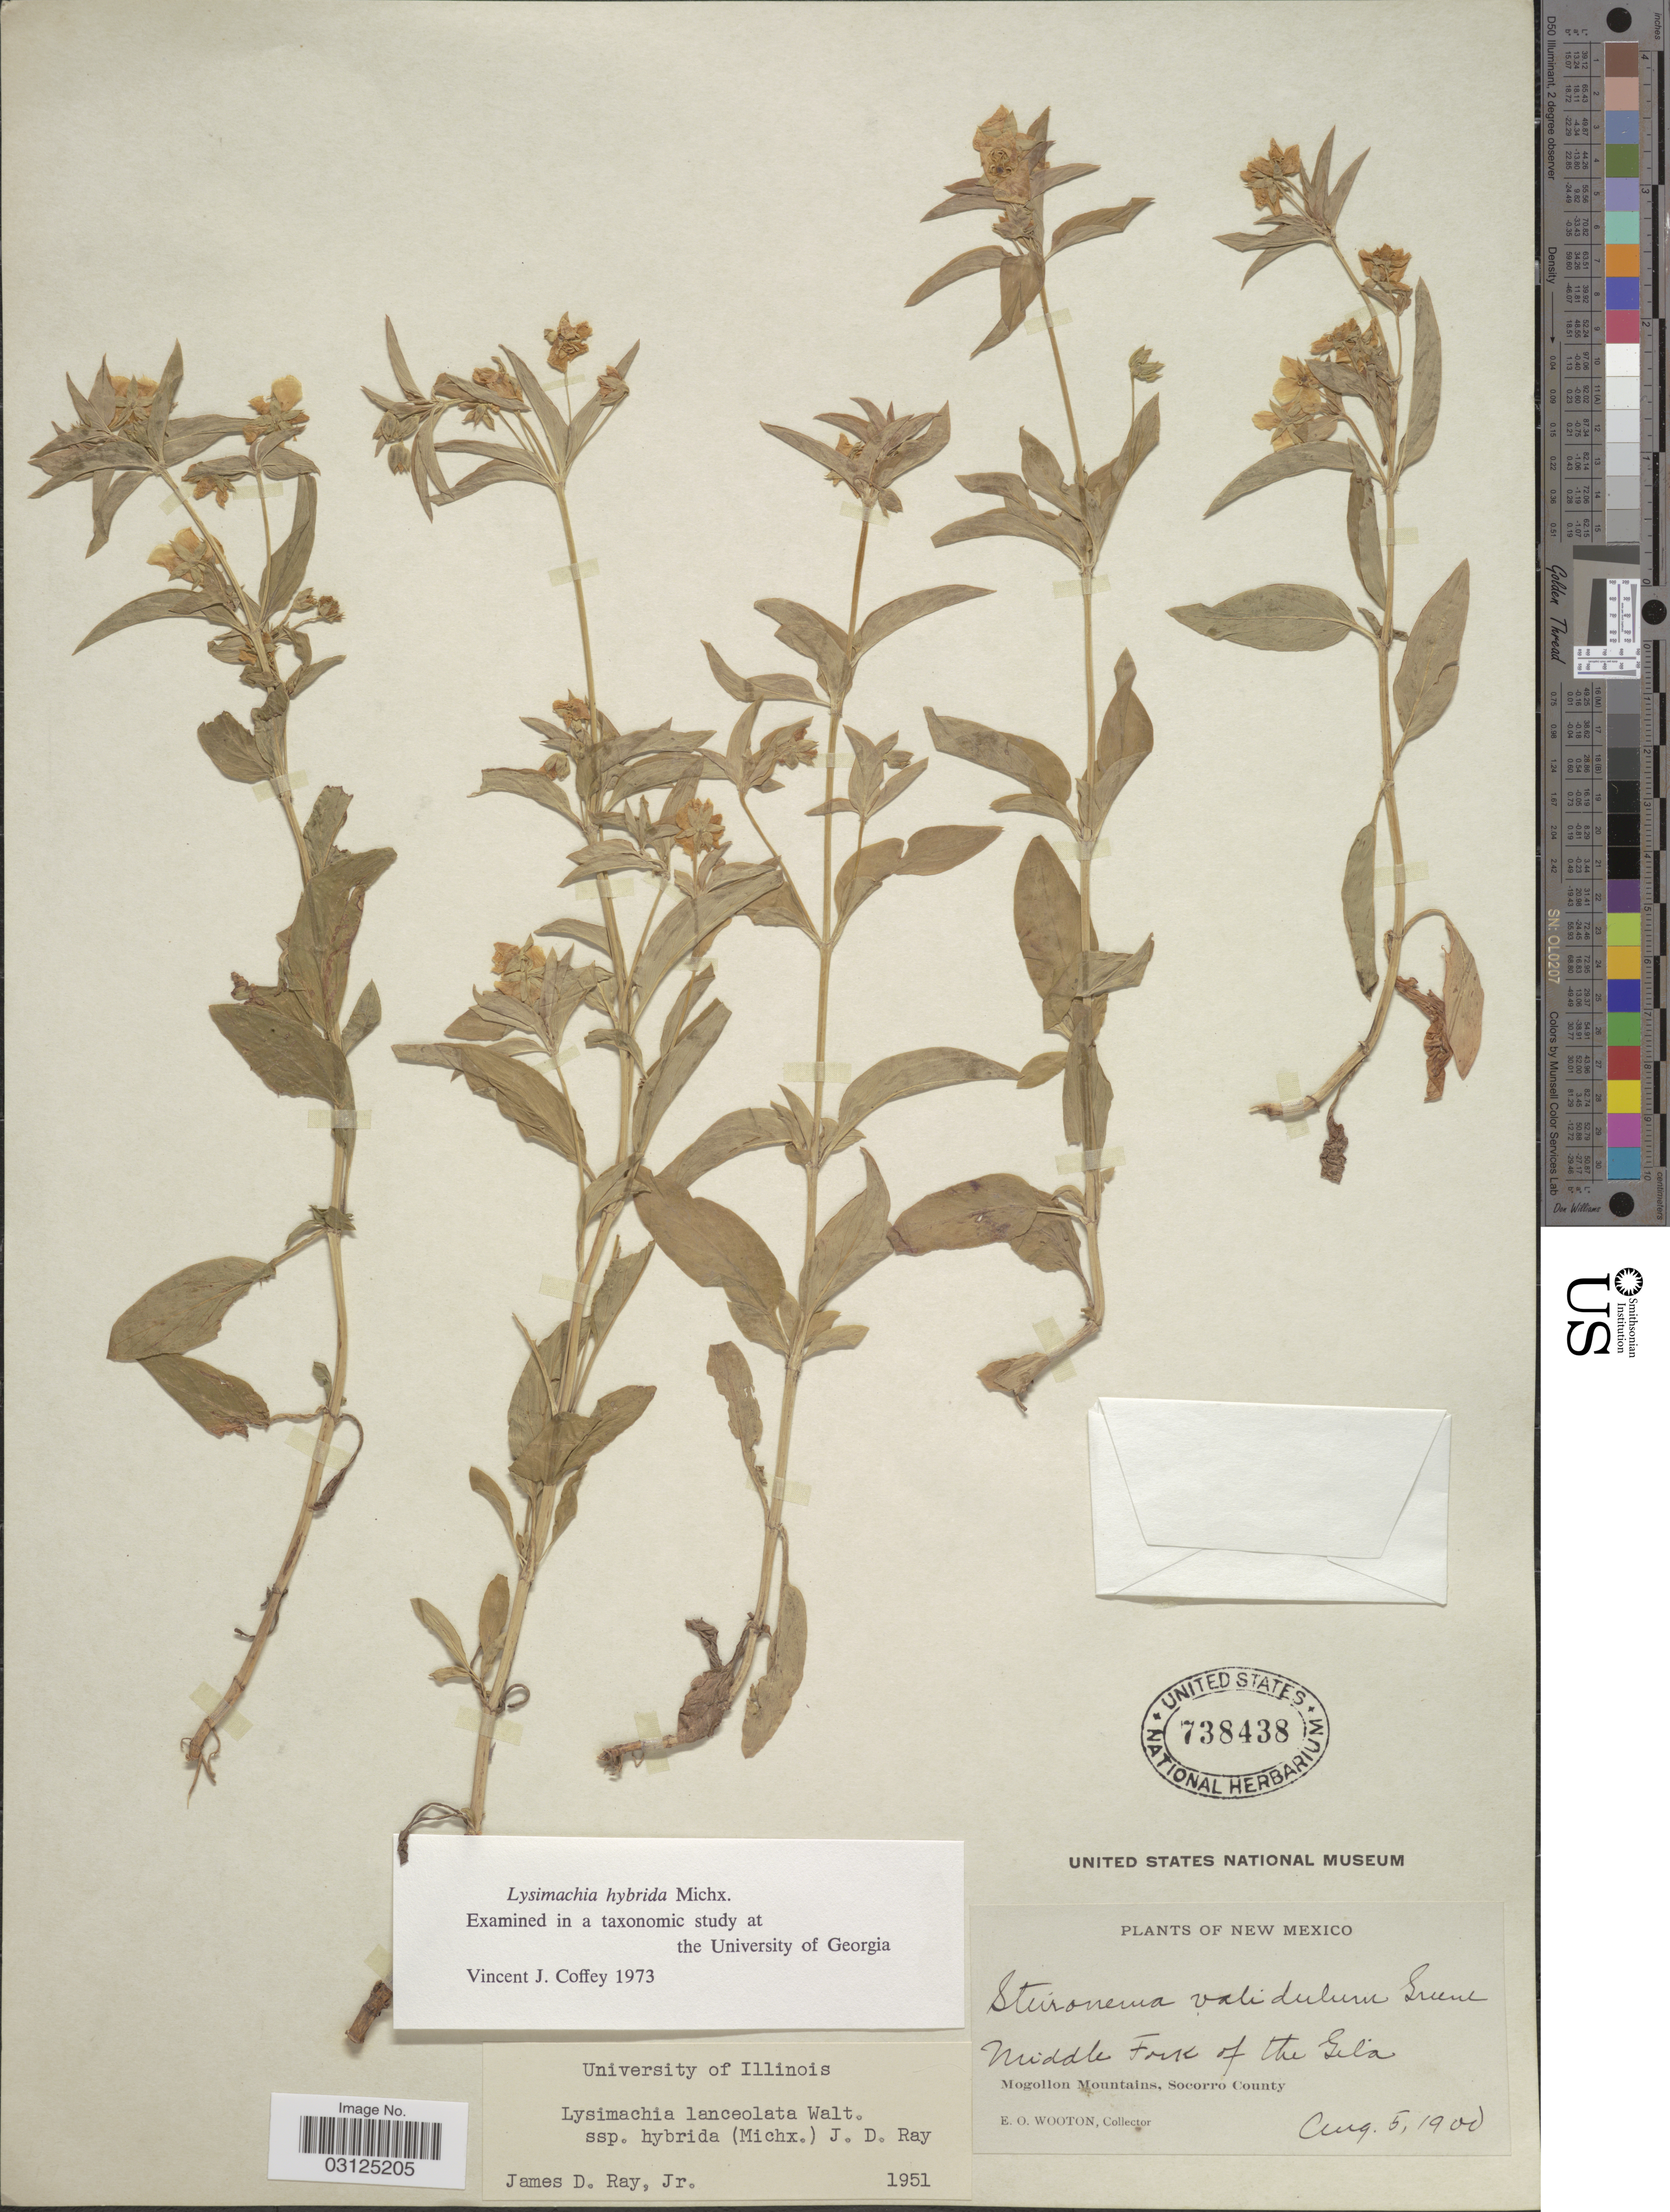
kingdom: Plantae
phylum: Tracheophyta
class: Magnoliopsida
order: Ericales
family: Primulaceae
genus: Lysimachia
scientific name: Lysimachia hybrida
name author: Michx.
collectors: E. O. Wooton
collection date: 1900-08-05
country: United States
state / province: New Mexico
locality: Middle Fork of the Gila. Mogollon Mountains, Socorro County.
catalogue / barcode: US 738438